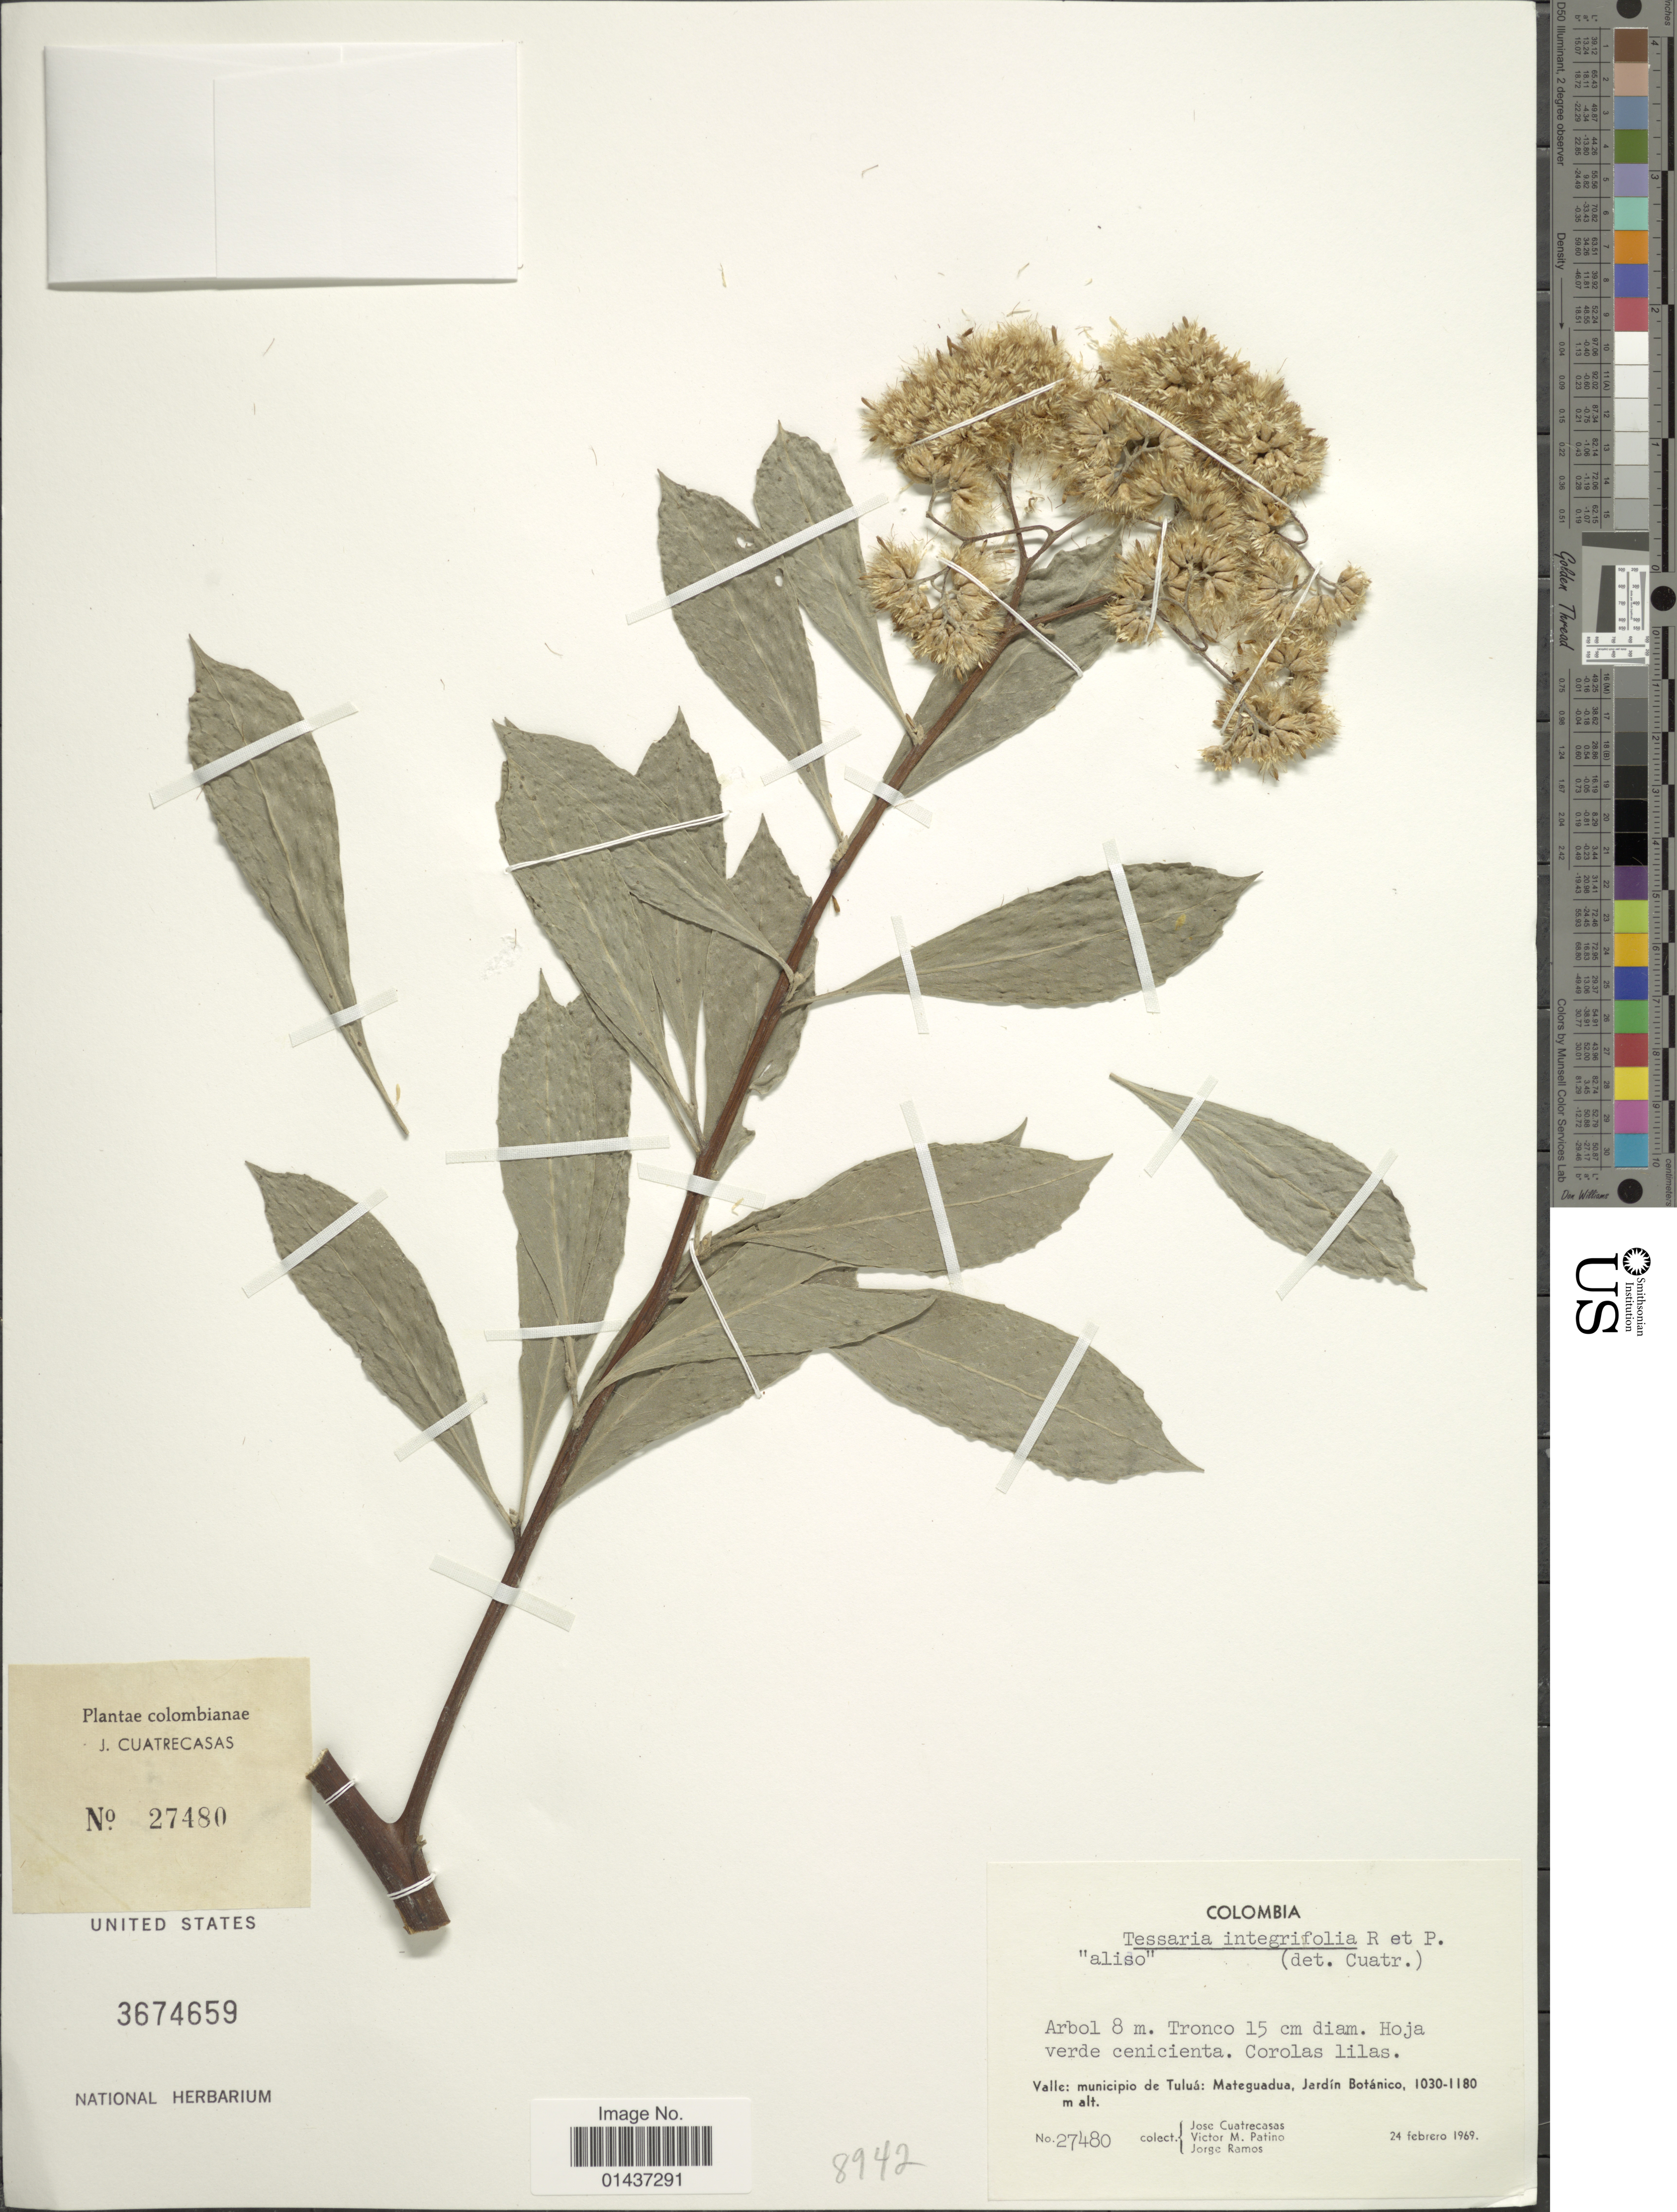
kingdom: Plantae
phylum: Tracheophyta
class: Magnoliopsida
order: Asterales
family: Asteraceae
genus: Tessaria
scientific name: Tessaria integrifolia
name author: Ruiz & Pav.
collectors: J. Cuatrecasas, V. M. Patiño & J. Ramos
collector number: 27480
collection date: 1969-02-24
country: Colombia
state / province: Valle del Cauca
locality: Valle: municipio de Tuluá: Mateguadua, jardín Botánico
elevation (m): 1030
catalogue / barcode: US 3674659